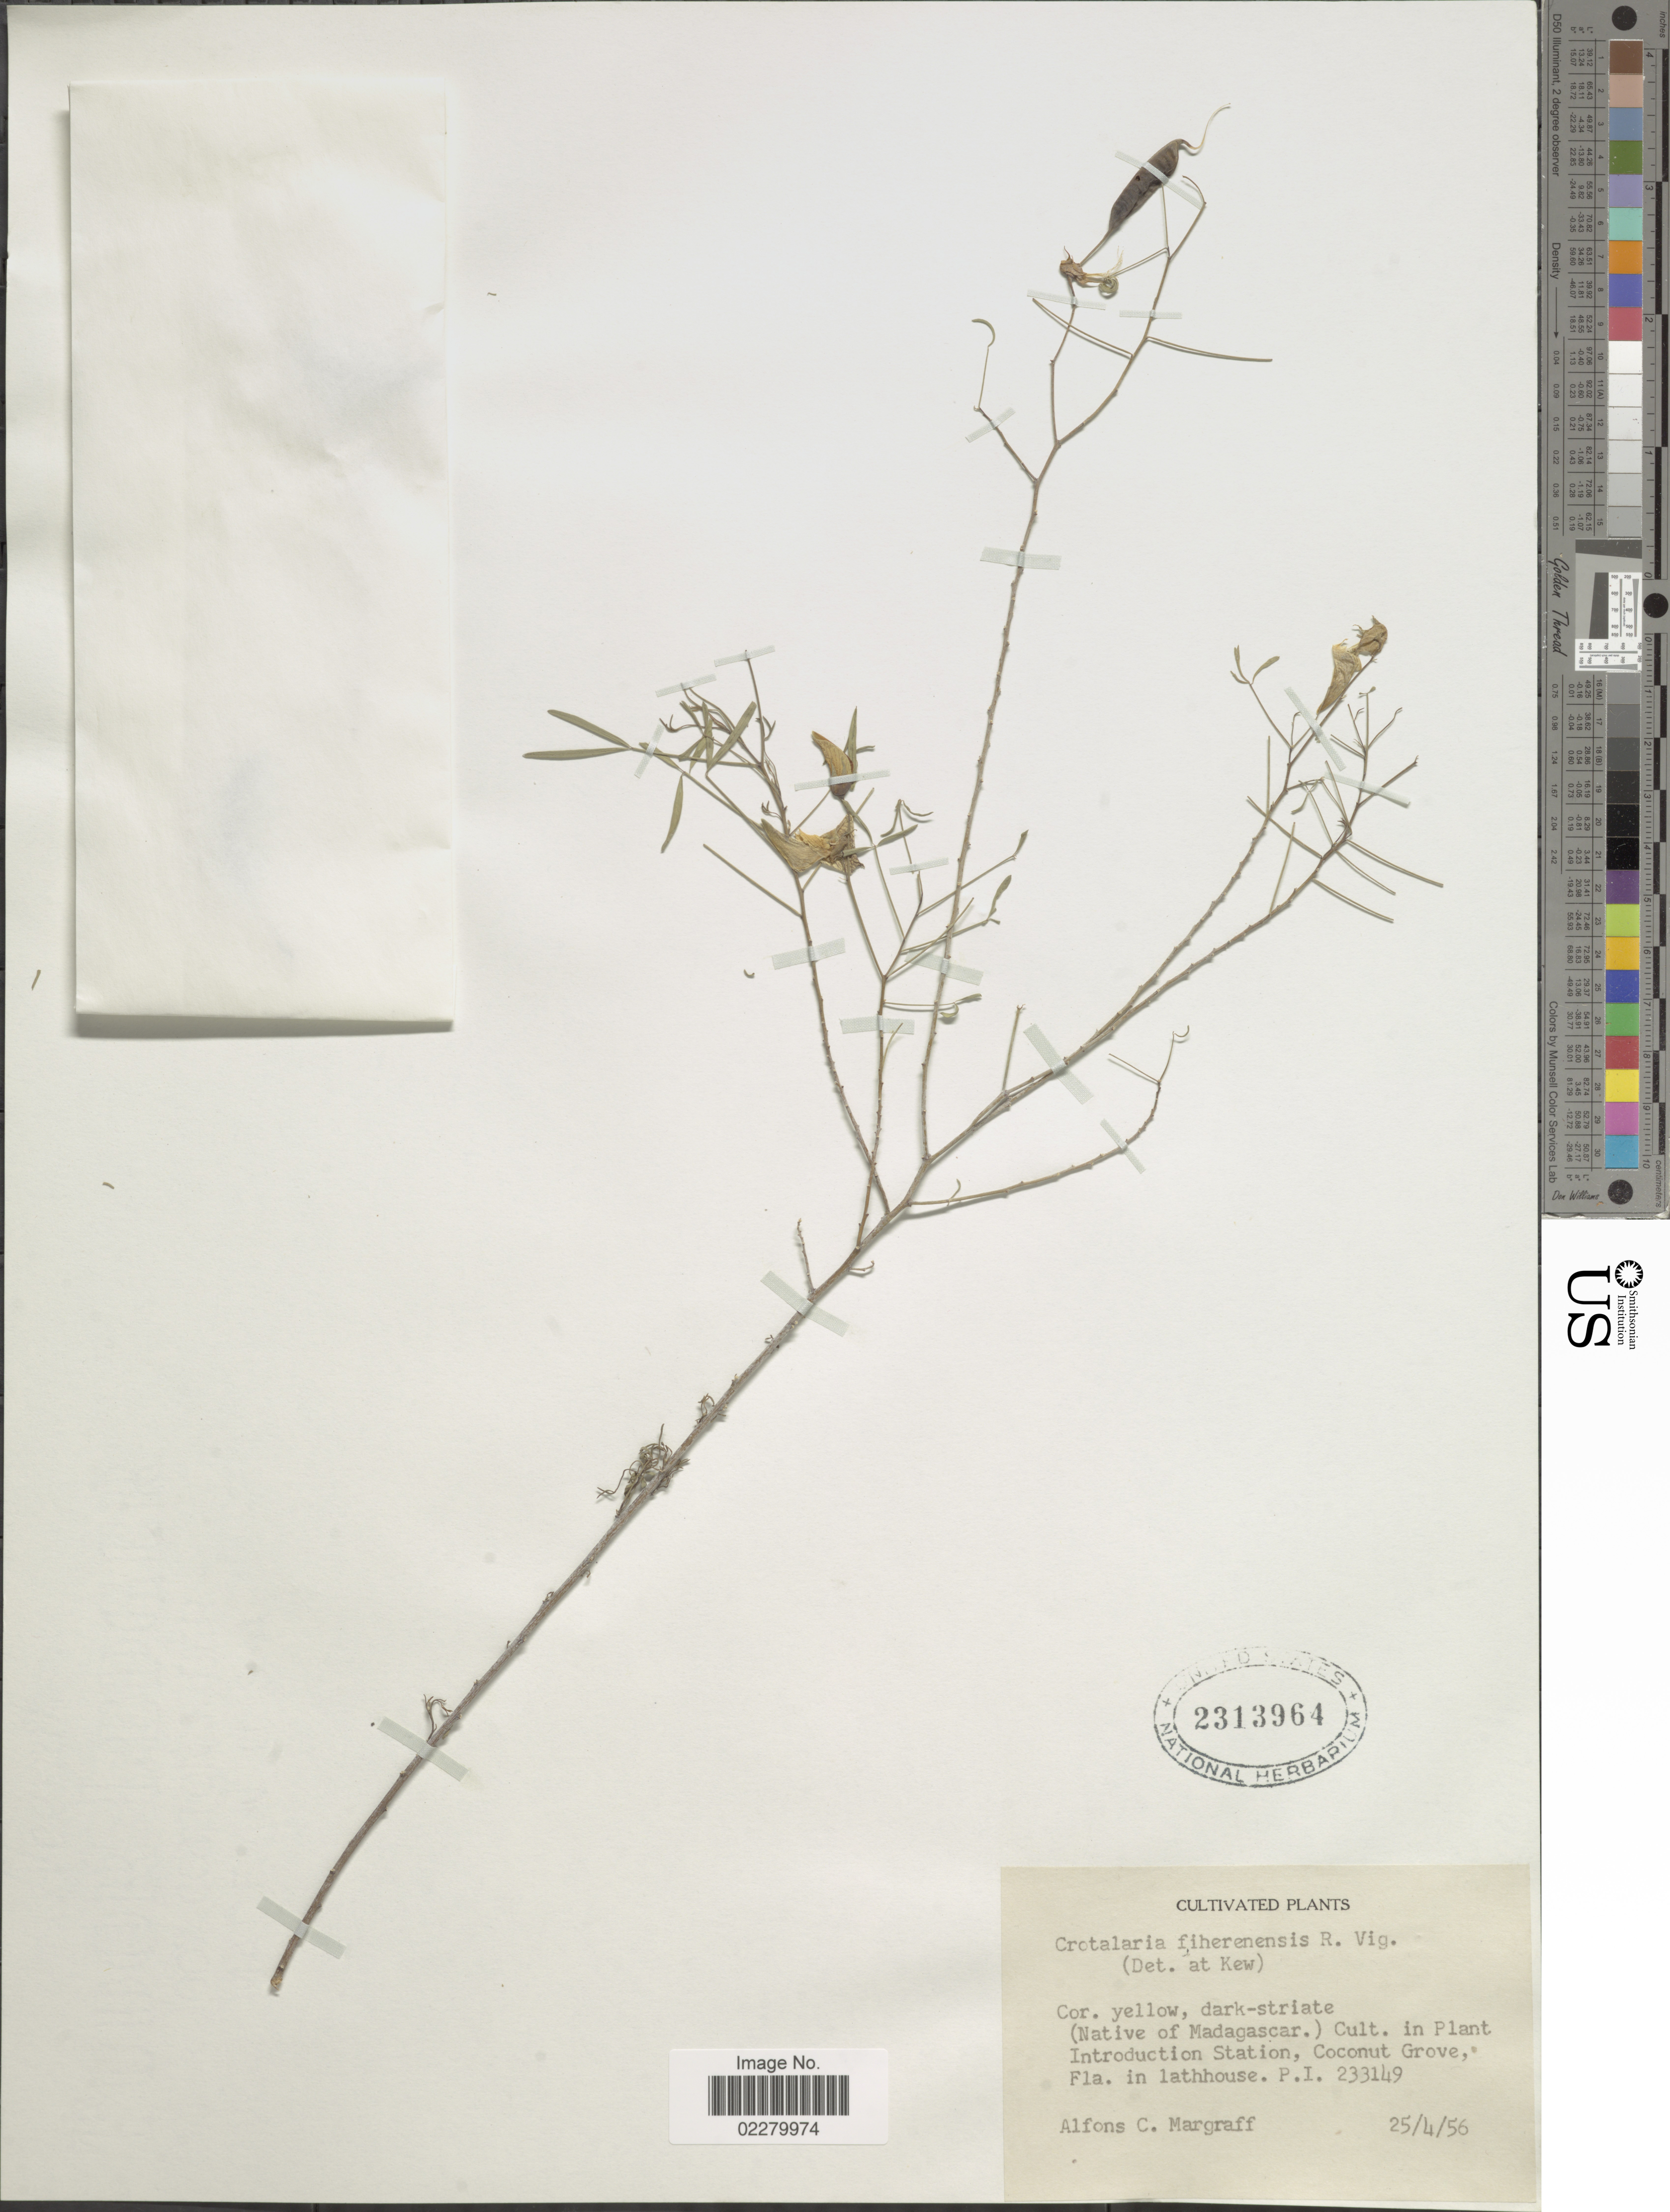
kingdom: Plantae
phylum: Tracheophyta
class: Magnoliopsida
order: Fabales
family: Fabaceae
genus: Crotalaria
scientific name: Crotalaria fiherenensis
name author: R. Vig.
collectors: A. Margraff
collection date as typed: Transcribed d/m/y: 25/4/56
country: United States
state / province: Florida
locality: Cult. in Plant Introduction Station, coconut Grove, Fla. in lathhouse, P.I. 233149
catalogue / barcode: US 2313964